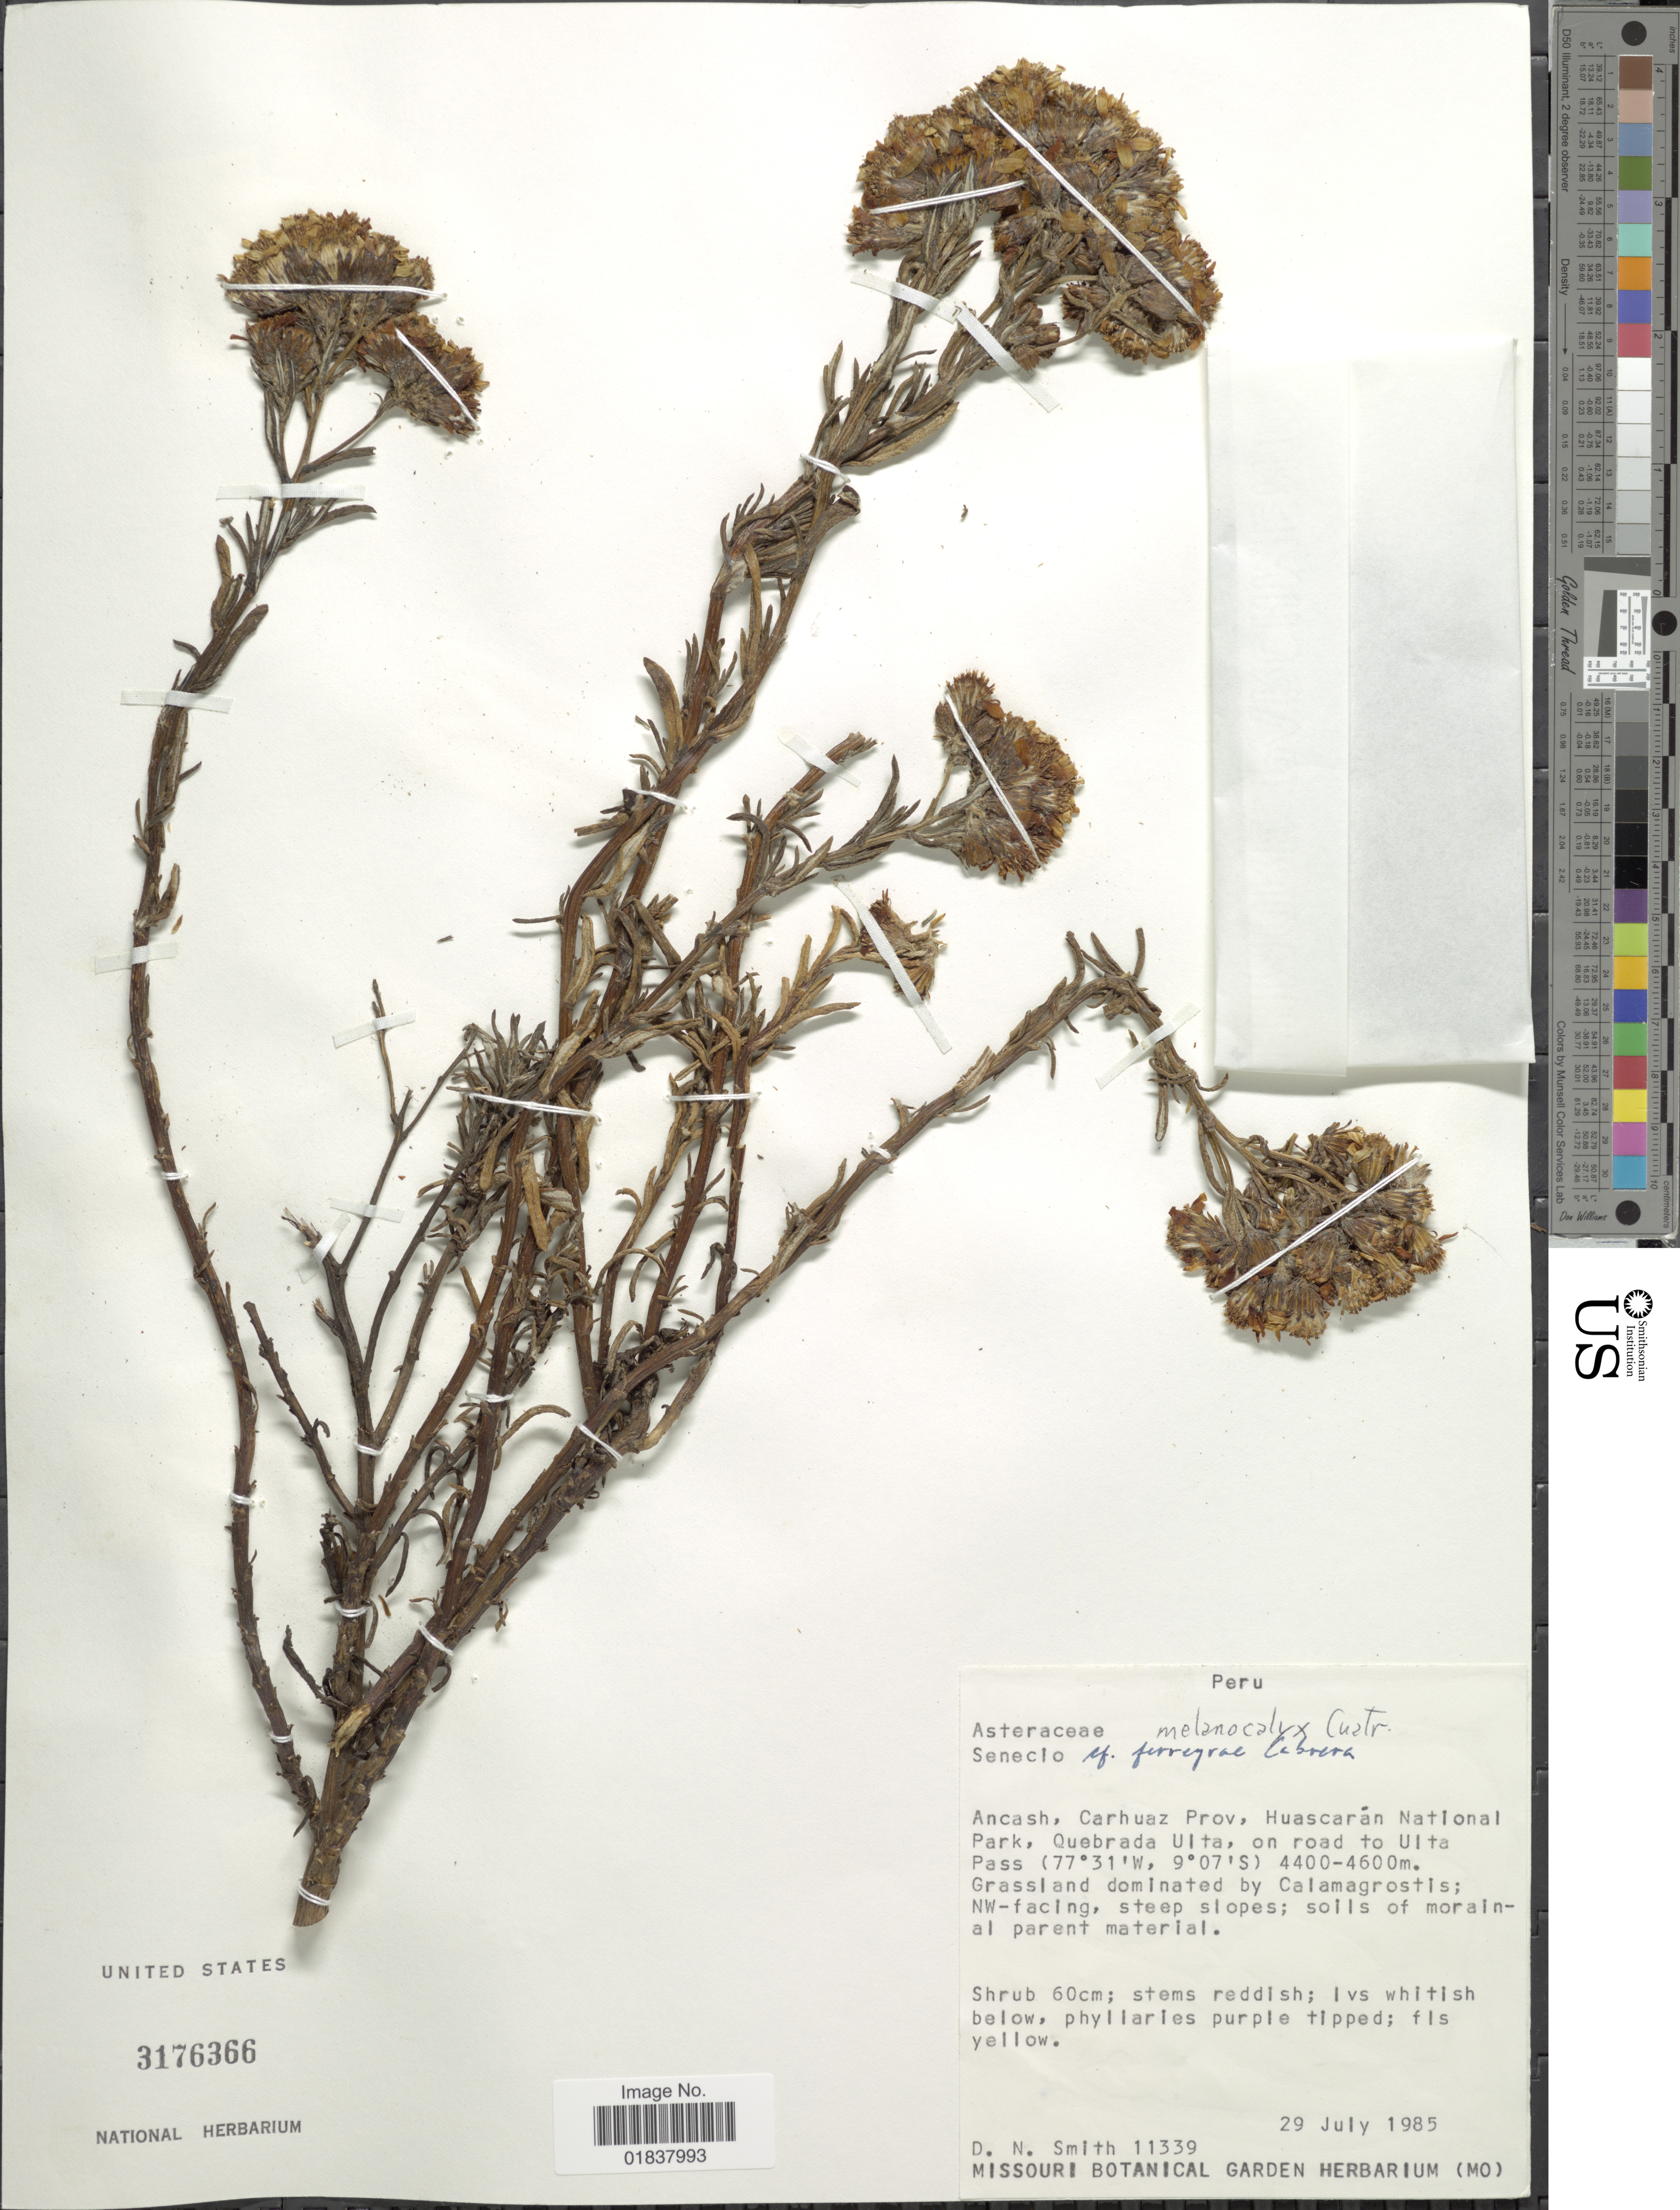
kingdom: Plantae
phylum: Tracheophyta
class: Magnoliopsida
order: Asterales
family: Asteraceae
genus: Senecio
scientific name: Senecio melanocalyx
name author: Cuatrec.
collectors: D. Smith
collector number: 11339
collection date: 1985-07-29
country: Peru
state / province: Ancash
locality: Carhuaz Prov., Huascaran National Park, Quebrada Ulta, on road to Ulta Pass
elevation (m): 4400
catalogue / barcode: US 3176366